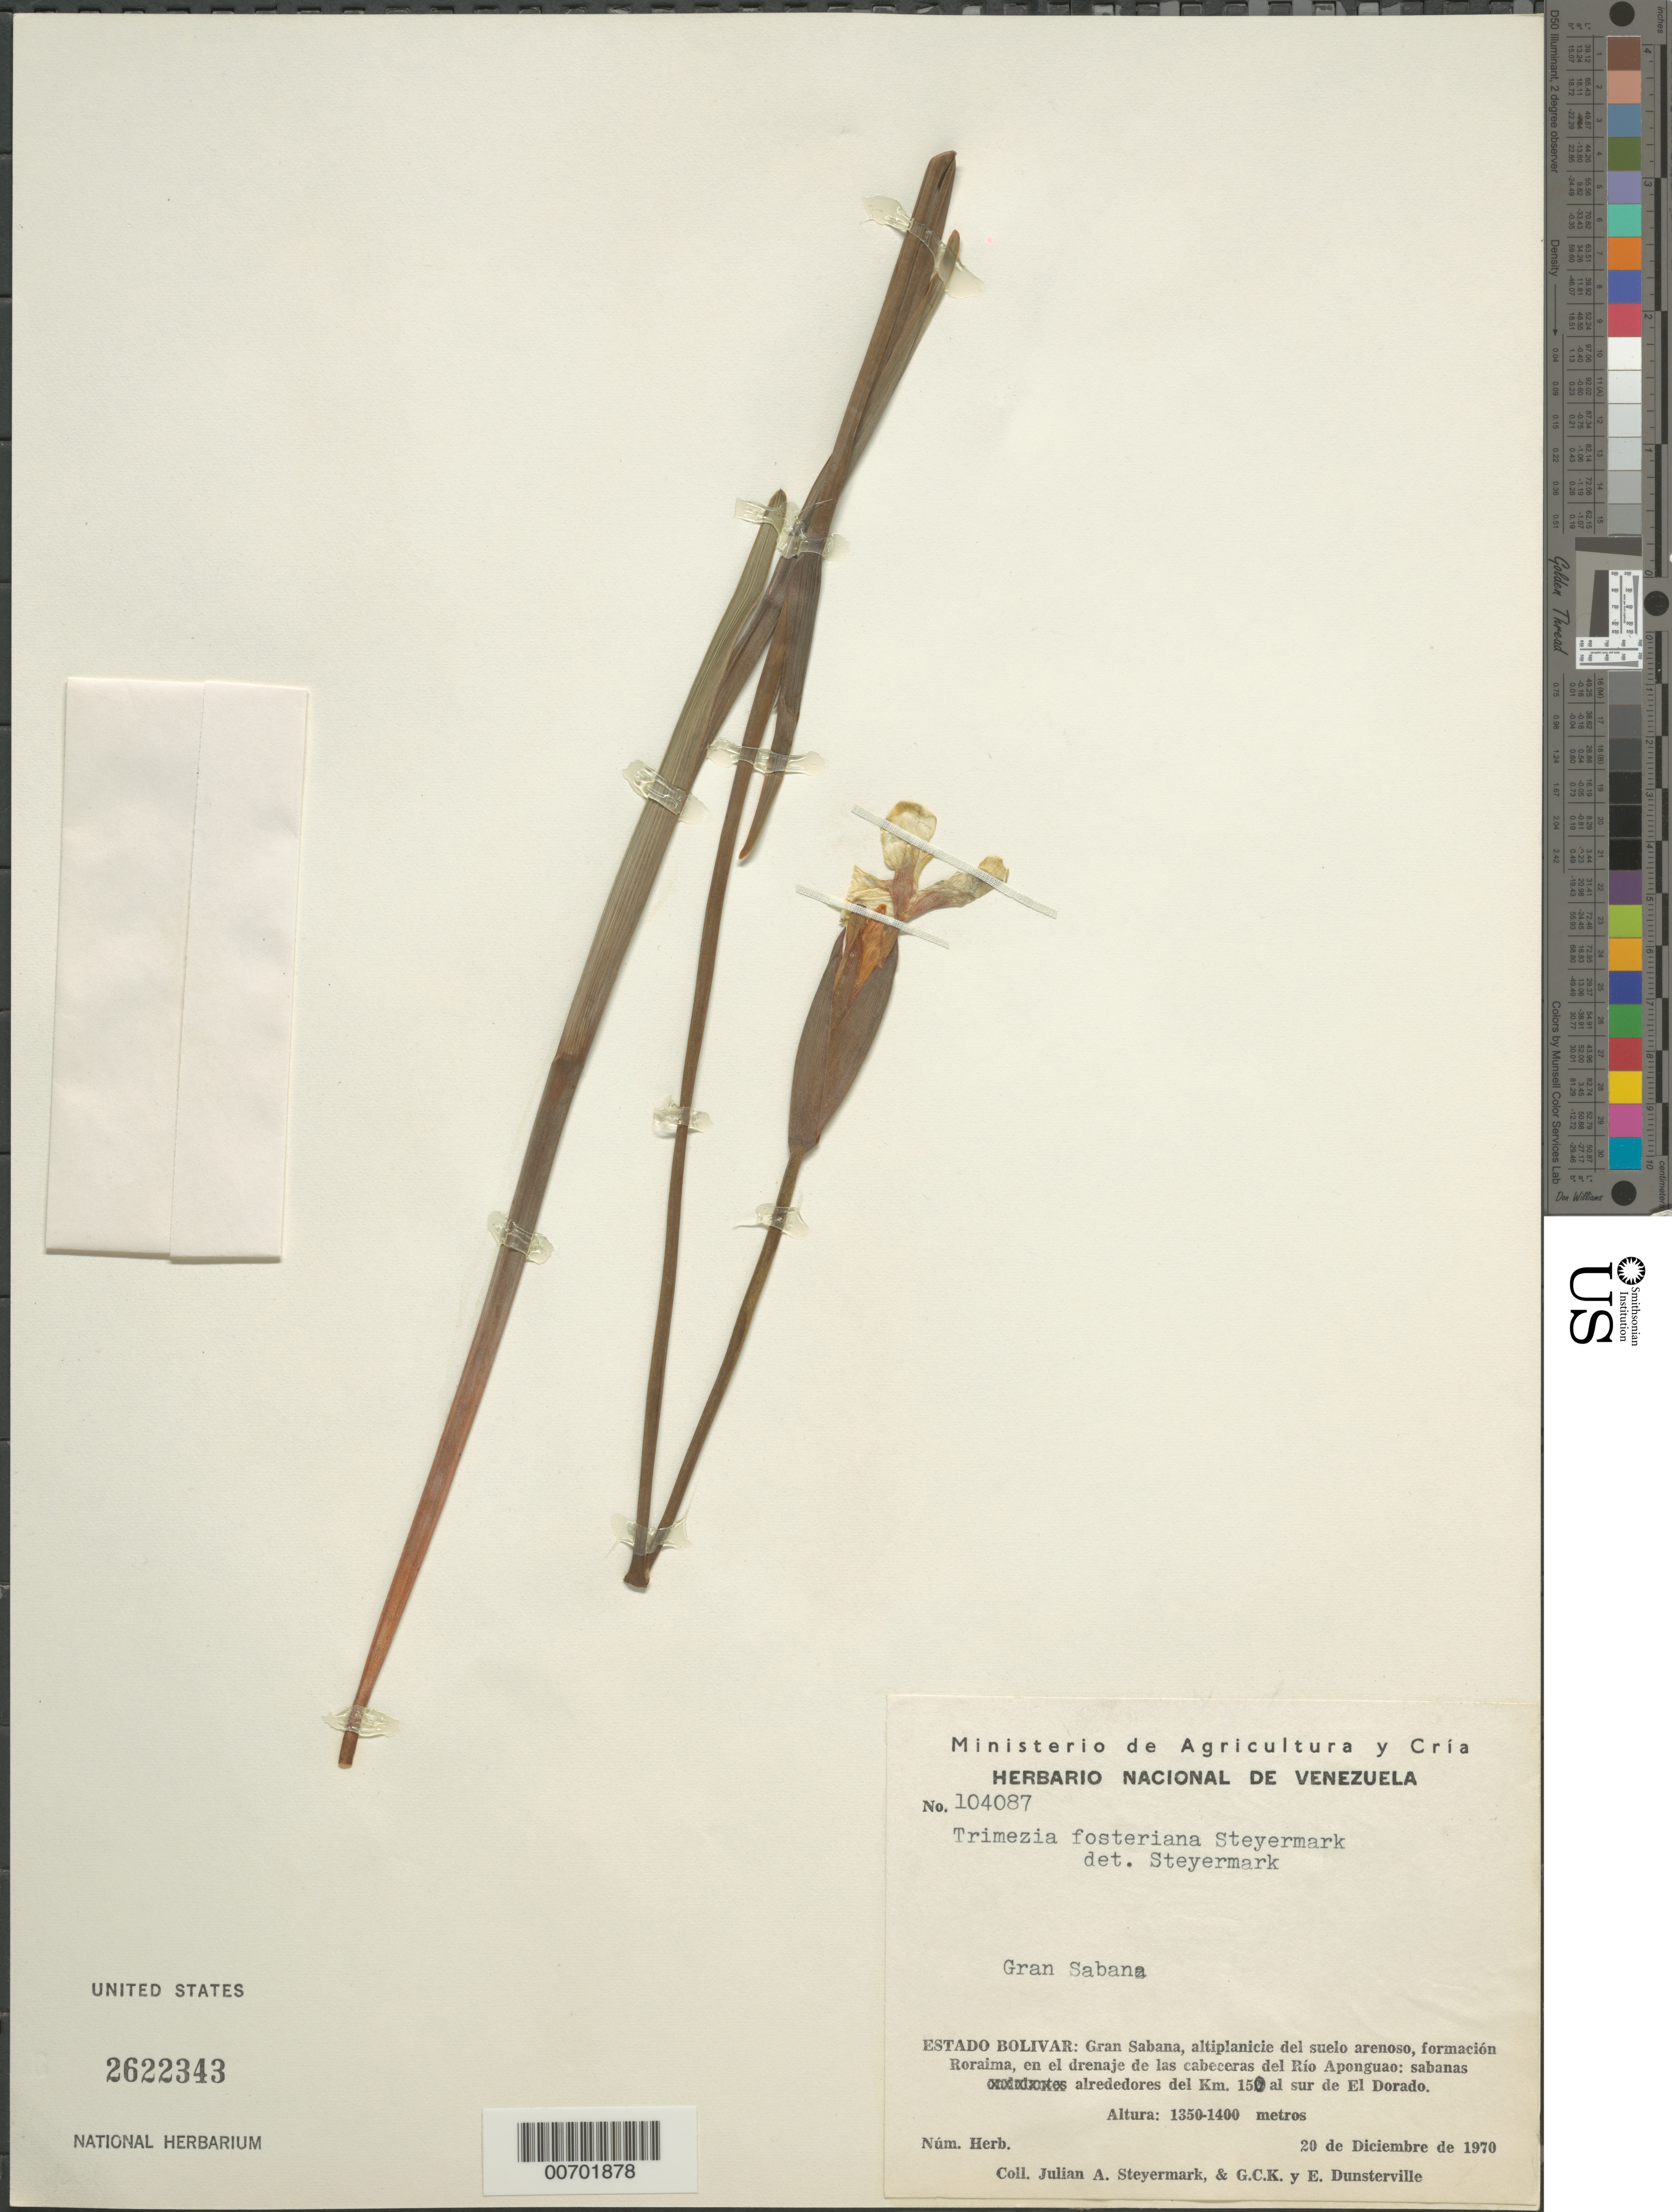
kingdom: Plantae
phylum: Tracheophyta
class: Liliopsida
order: Asparagales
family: Iridaceae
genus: Trimezia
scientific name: Trimezia fosteriana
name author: Steyerm.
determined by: Steyermark, Julian A., (VEN)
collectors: J. Steyermark, G. C. K. Dunsterville & E. Dunsterville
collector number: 104087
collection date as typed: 20-Dec-70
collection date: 1970-12-20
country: Venezuela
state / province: Bolívar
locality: Gran Sabana, Roraima, Río Aponguao, Arautá-parú, km 150 al sur de El Dorado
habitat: Savanna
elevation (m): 1350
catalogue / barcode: US 2622343